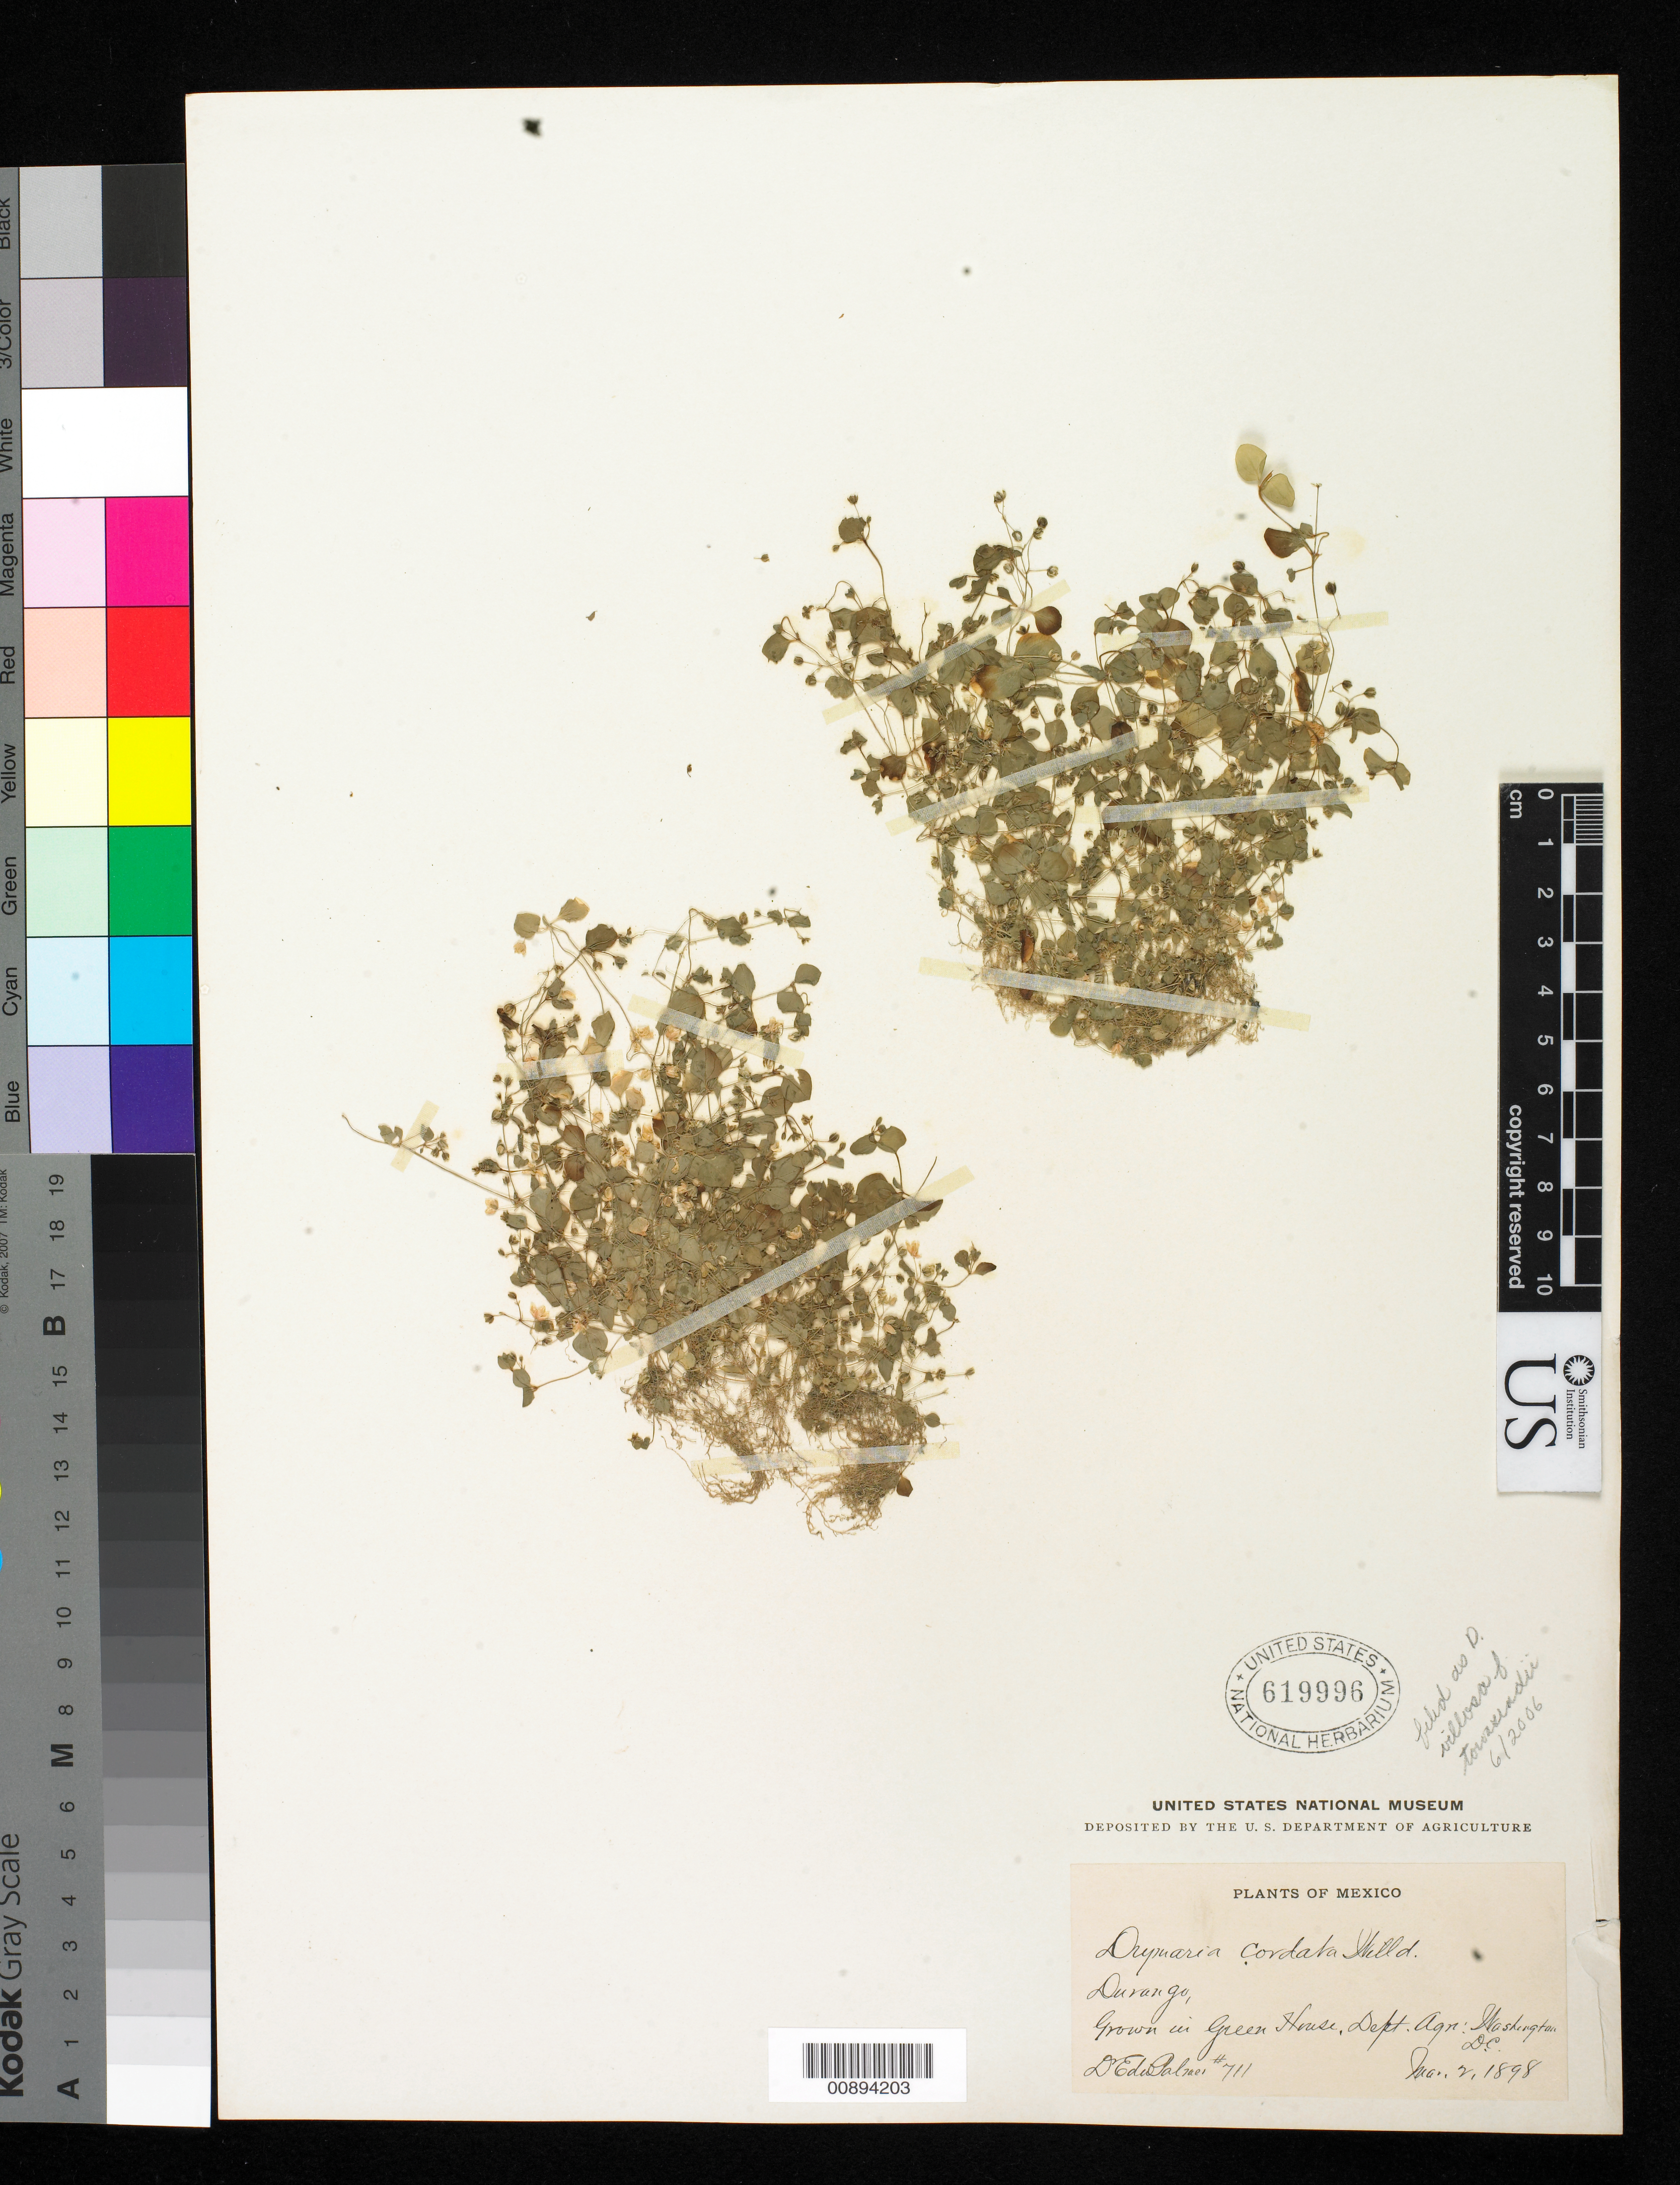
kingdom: Plantae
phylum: Tracheophyta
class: Magnoliopsida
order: Caryophyllales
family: Caryophyllaceae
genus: Drymaria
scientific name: Drymaria villosa f. townsendii (B.L. Rob.) Duke comb. nov. ined.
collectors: E. Palmer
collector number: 711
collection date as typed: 02 Mar 1898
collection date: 1898-03-02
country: Mexico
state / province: Durango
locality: Durango.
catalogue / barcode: US 619996